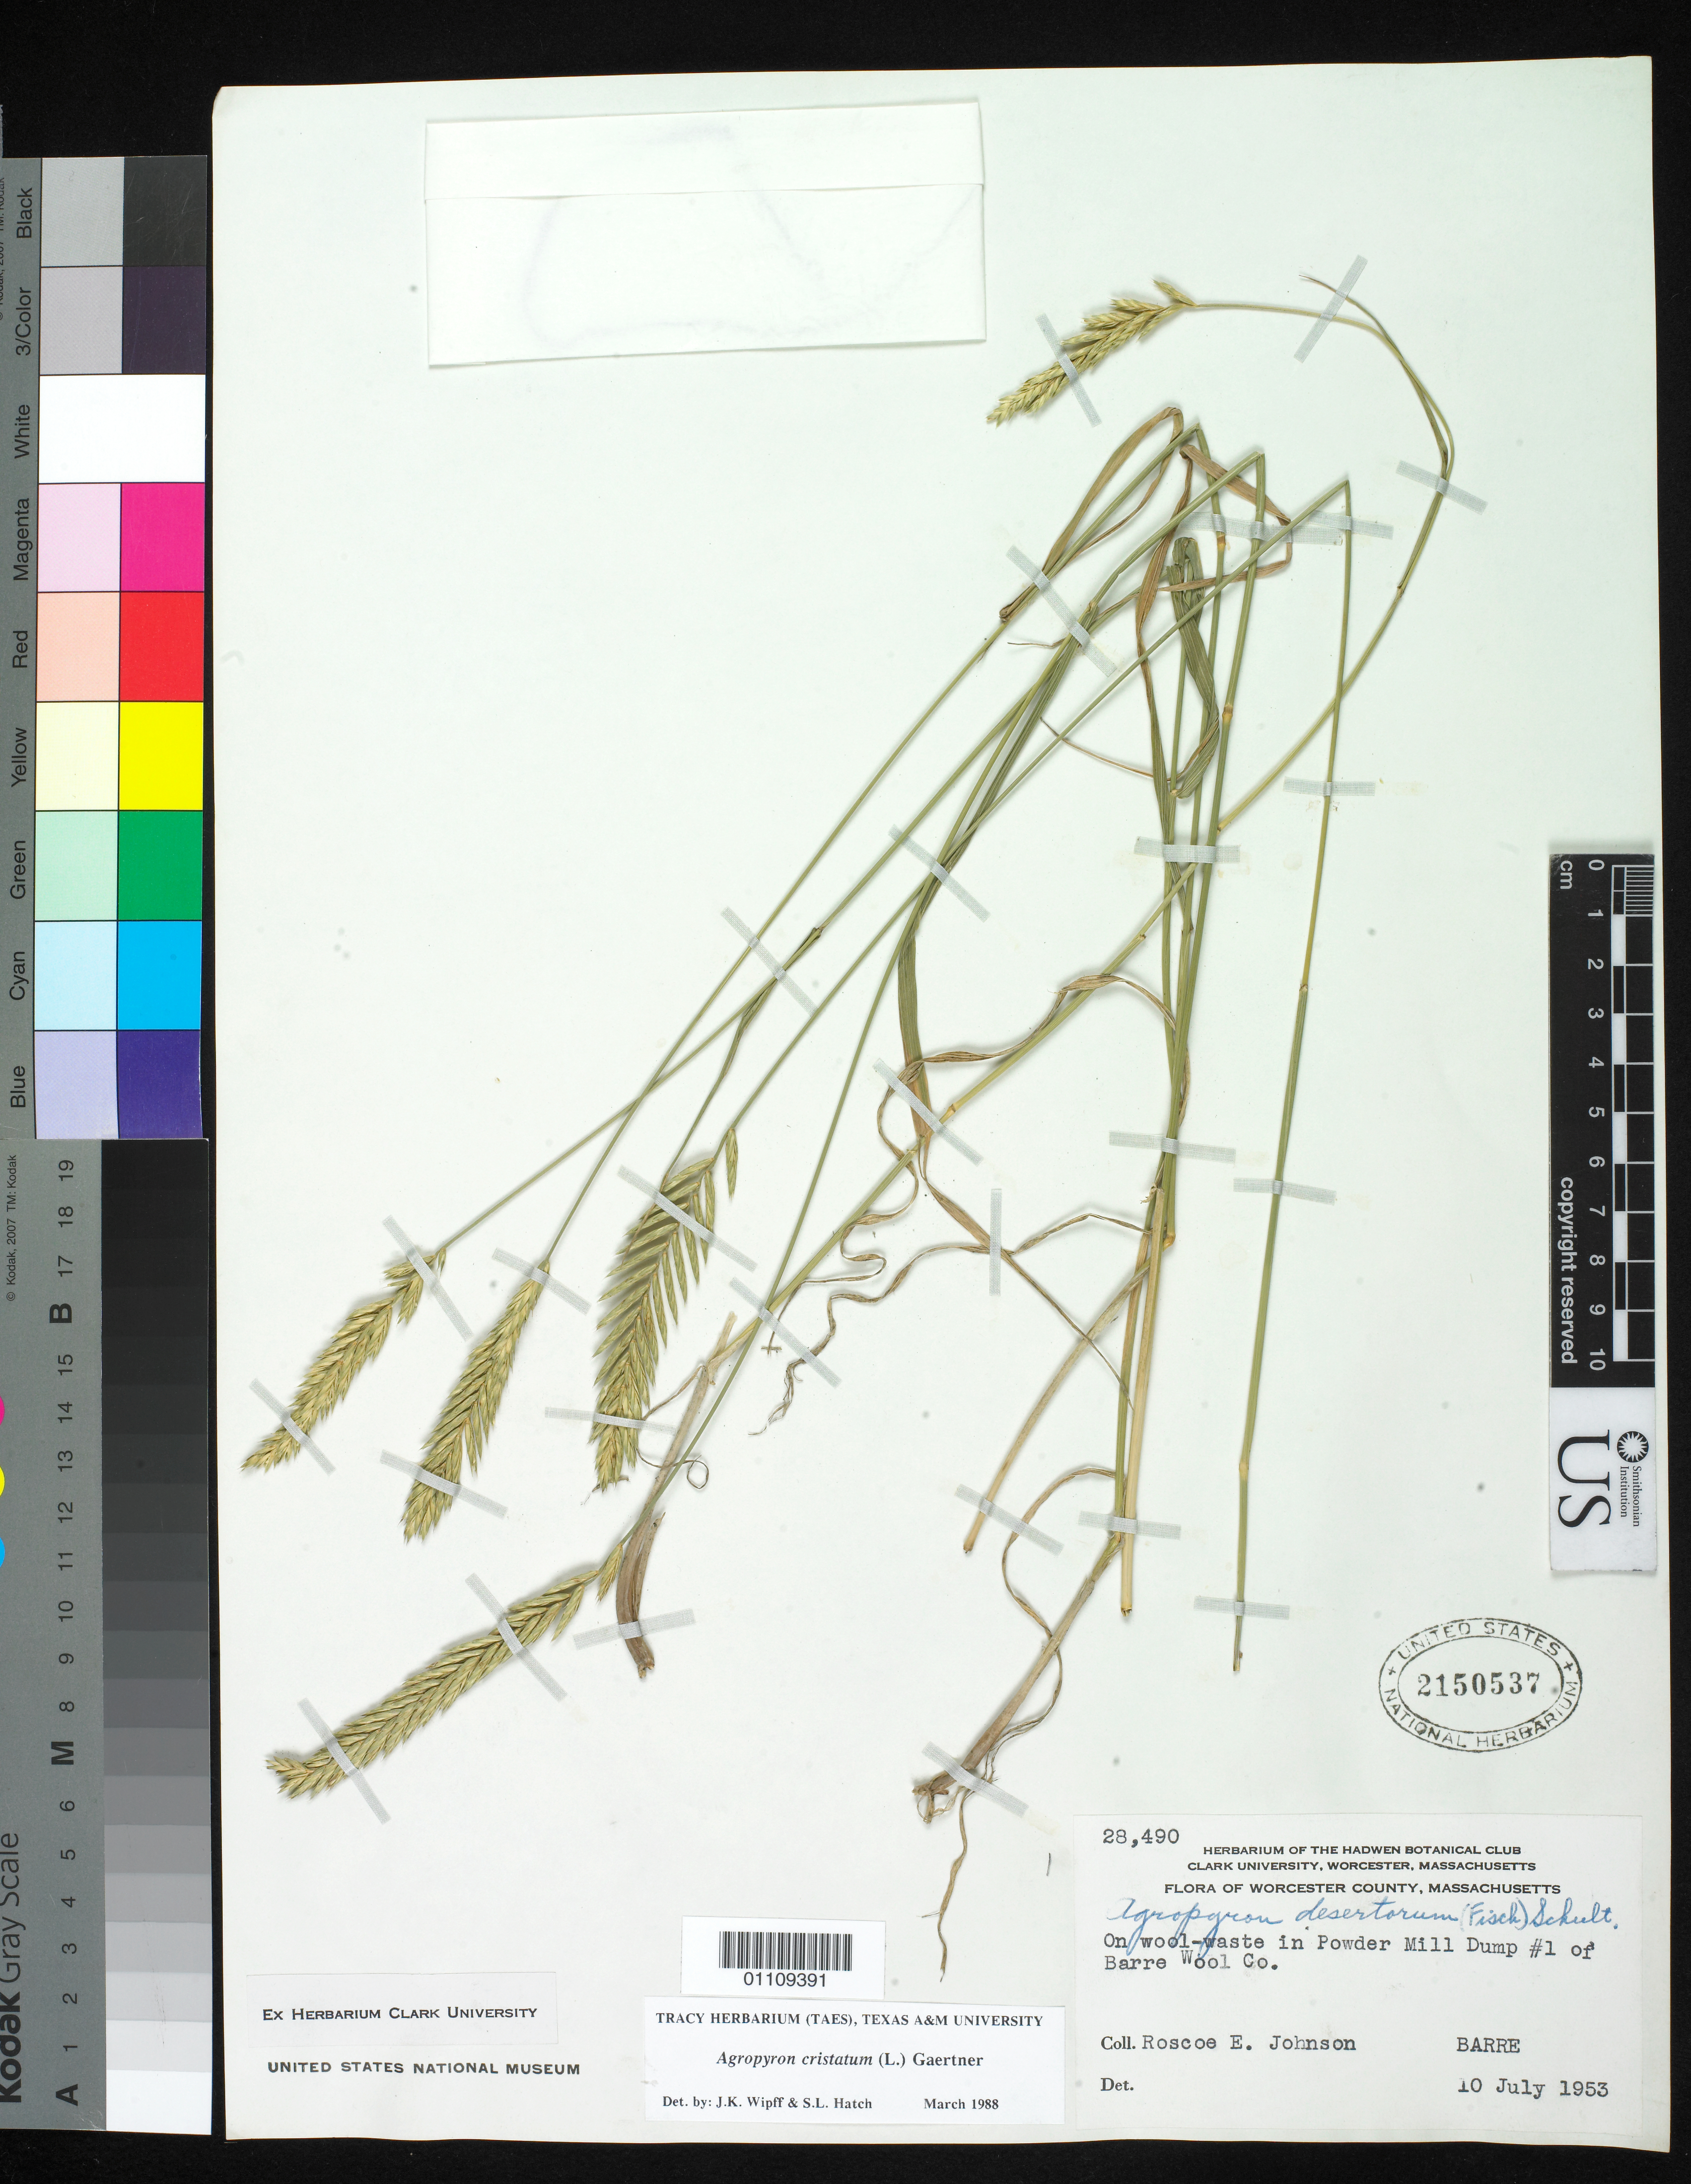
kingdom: Plantae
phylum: Tracheophyta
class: Liliopsida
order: Poales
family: Poaceae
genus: Agropyron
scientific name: Agropyron cristatum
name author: (L.) Gaertn.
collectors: R. Johnson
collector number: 28490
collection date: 1953-07-10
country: United States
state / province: Massachusetts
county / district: Worcester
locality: on wool-waste in Powder Mill Dump #1 of Barre Wool Co.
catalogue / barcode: US 2150537